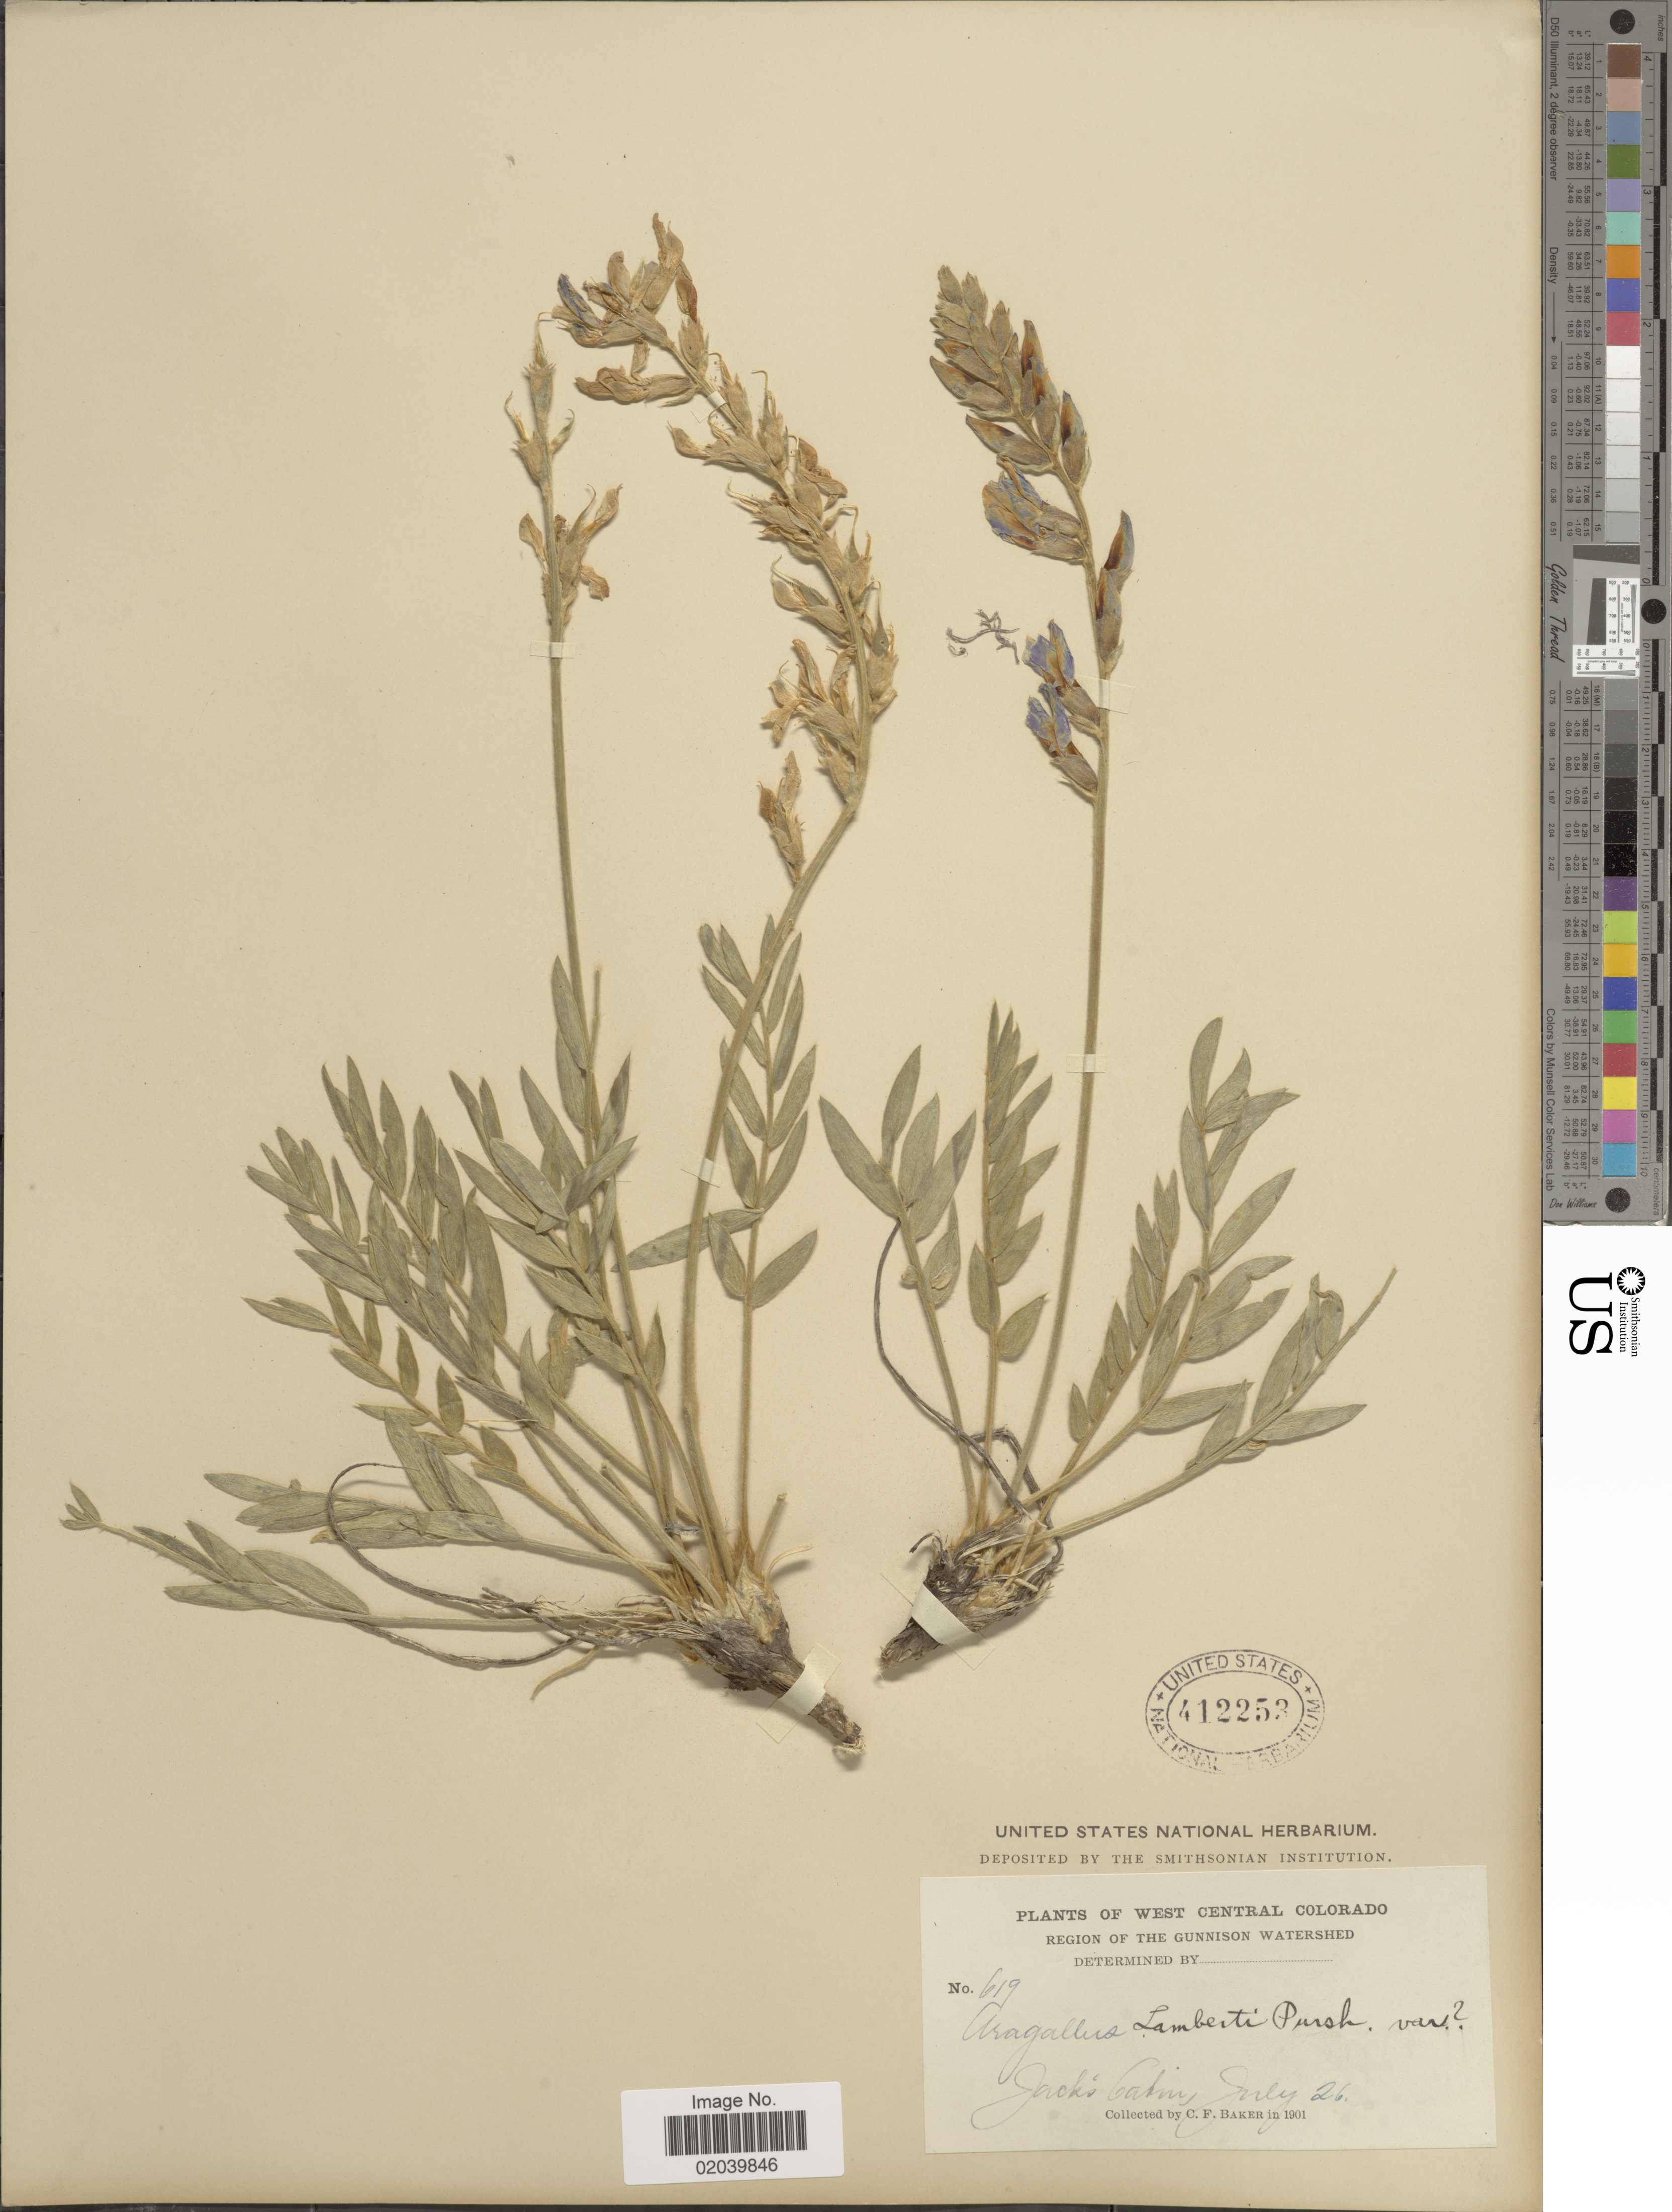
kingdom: Plantae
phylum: Tracheophyta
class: Magnoliopsida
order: Fabales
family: Fabaceae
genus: Oxytropis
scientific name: Oxytropis lambertii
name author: Pursh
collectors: C. F. Baker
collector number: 619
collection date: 1901-07-26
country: United States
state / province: Colorado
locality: West Central Colorado. Region of the Gunnison Watershed. Jack's Cabin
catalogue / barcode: US 412253